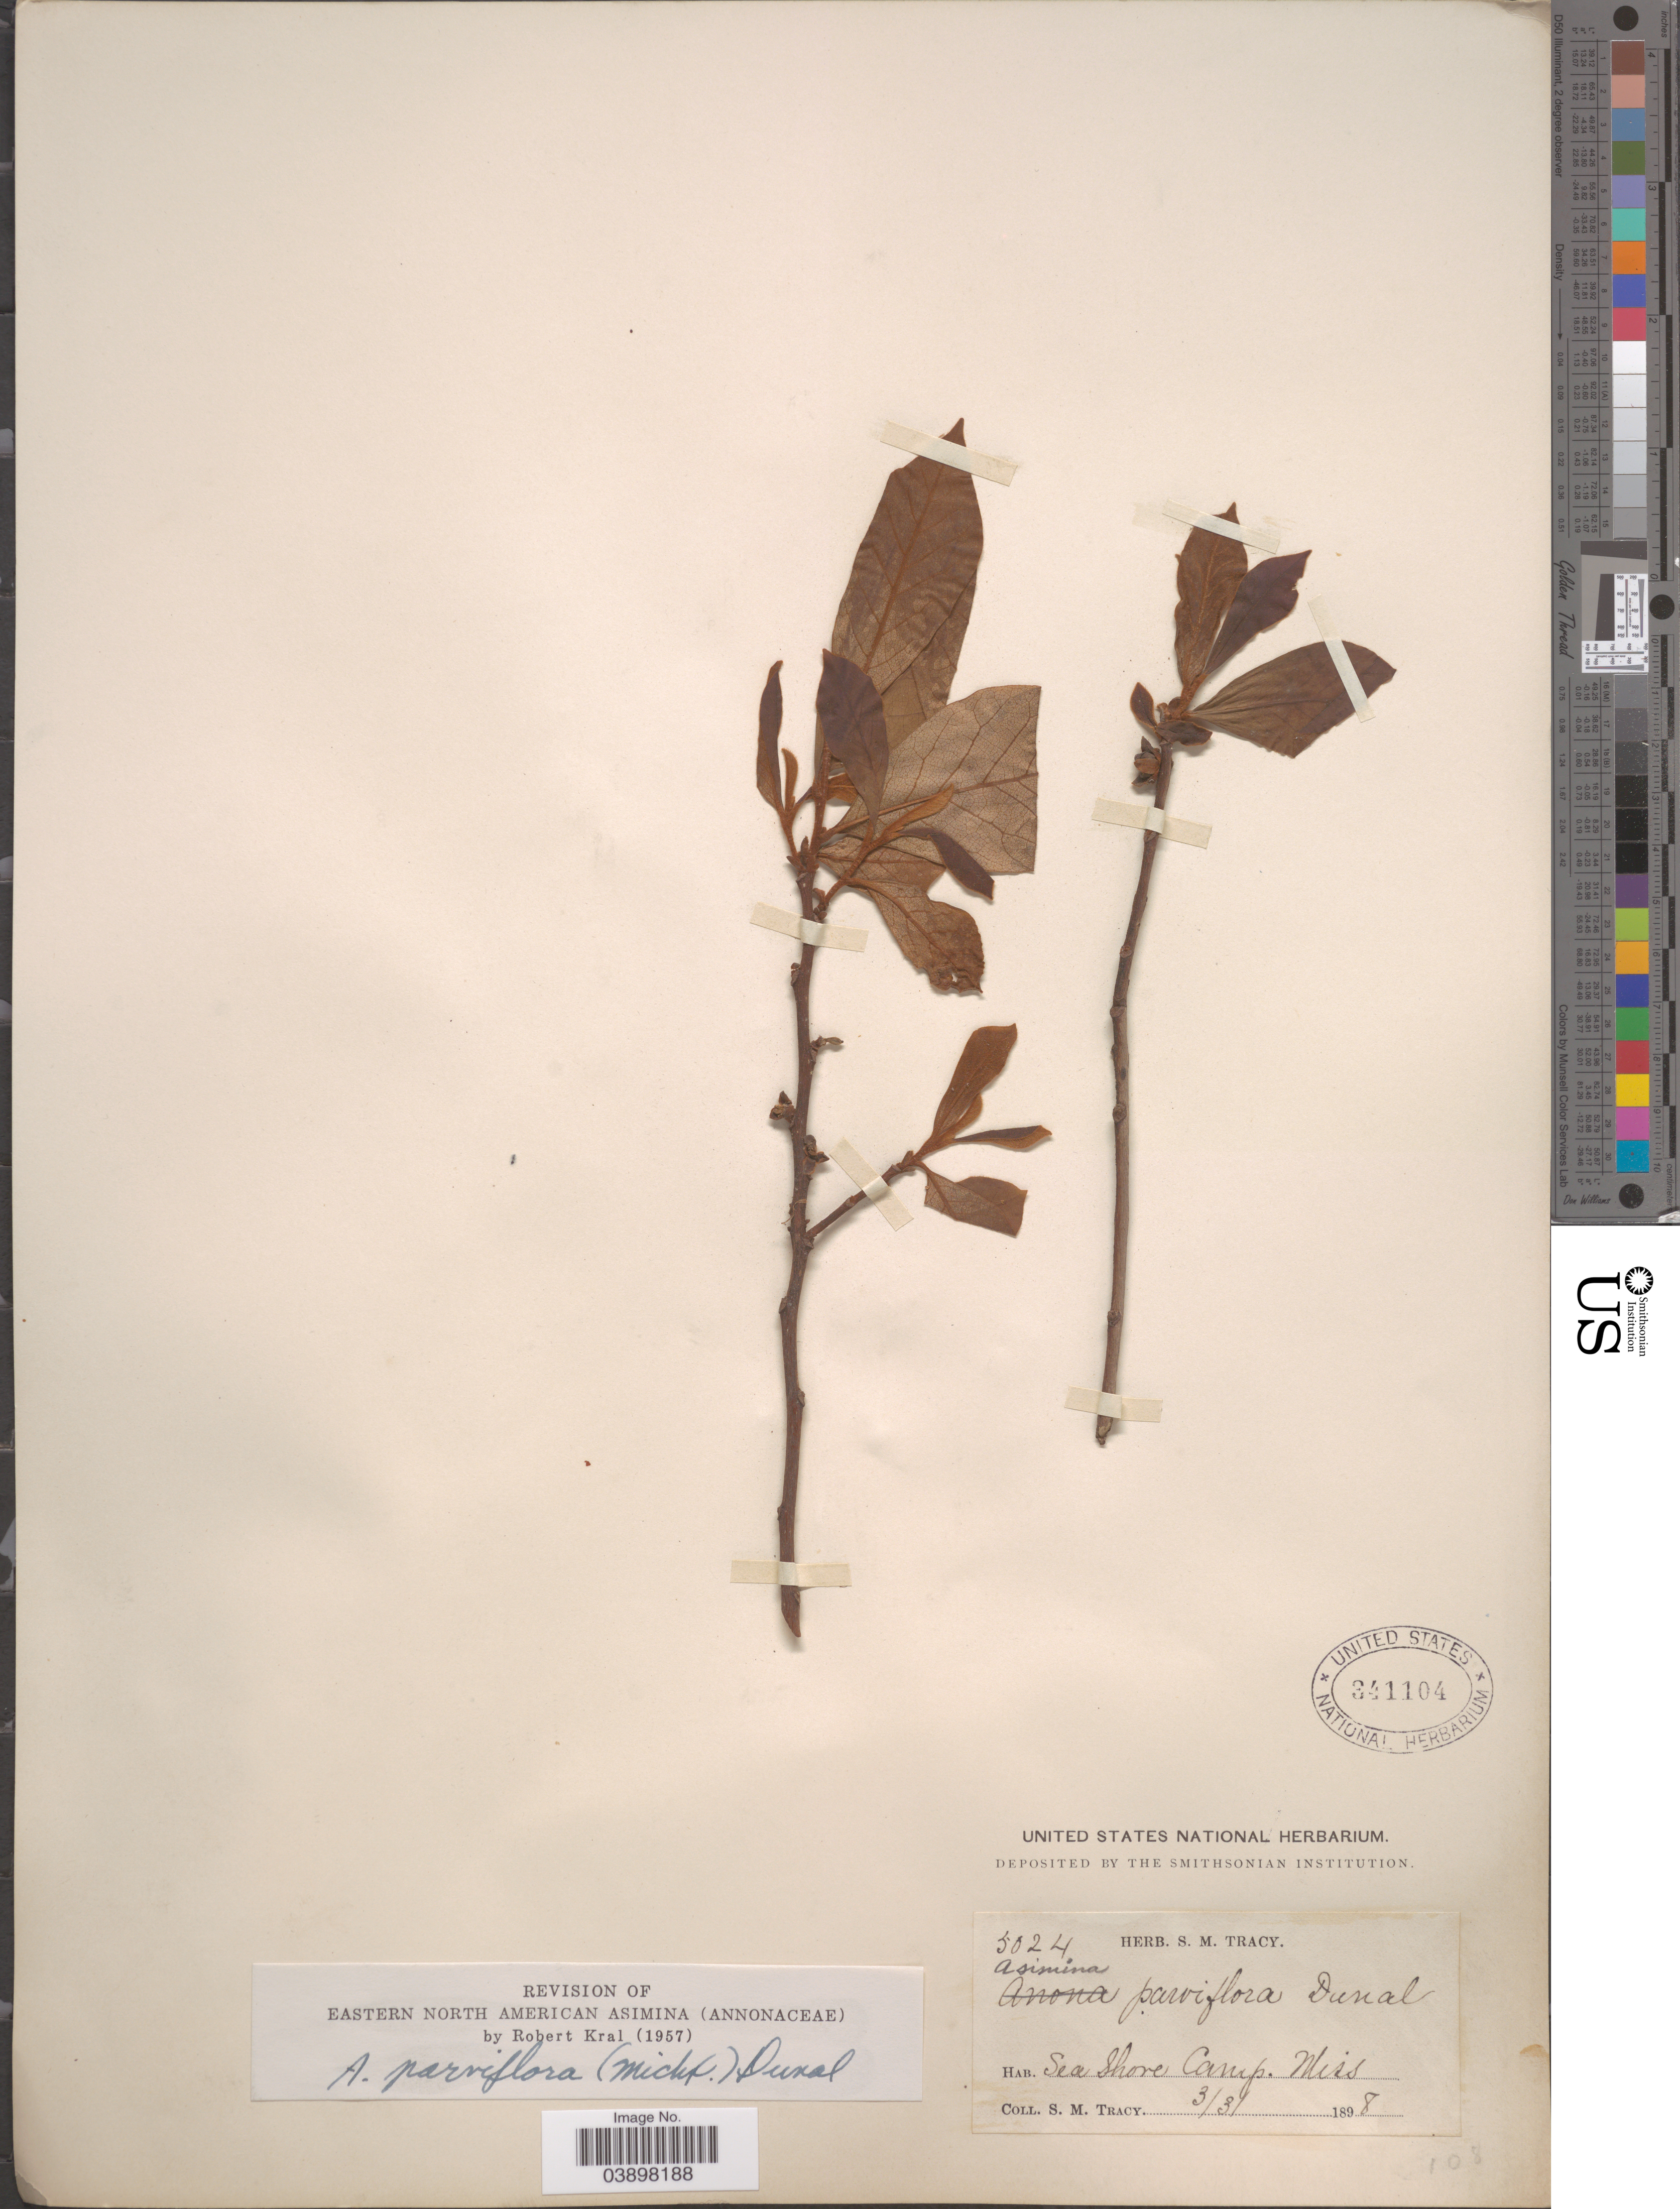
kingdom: Plantae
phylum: Tracheophyta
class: Magnoliopsida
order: Magnoliales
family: Annonaceae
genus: Asimina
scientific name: Asimina parviflora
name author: (Michx.) Dunal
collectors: S. M. Tracy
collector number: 5024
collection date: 1898-03-31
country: United States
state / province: Mississippi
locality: Sea Shore Camp.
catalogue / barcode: US 341104